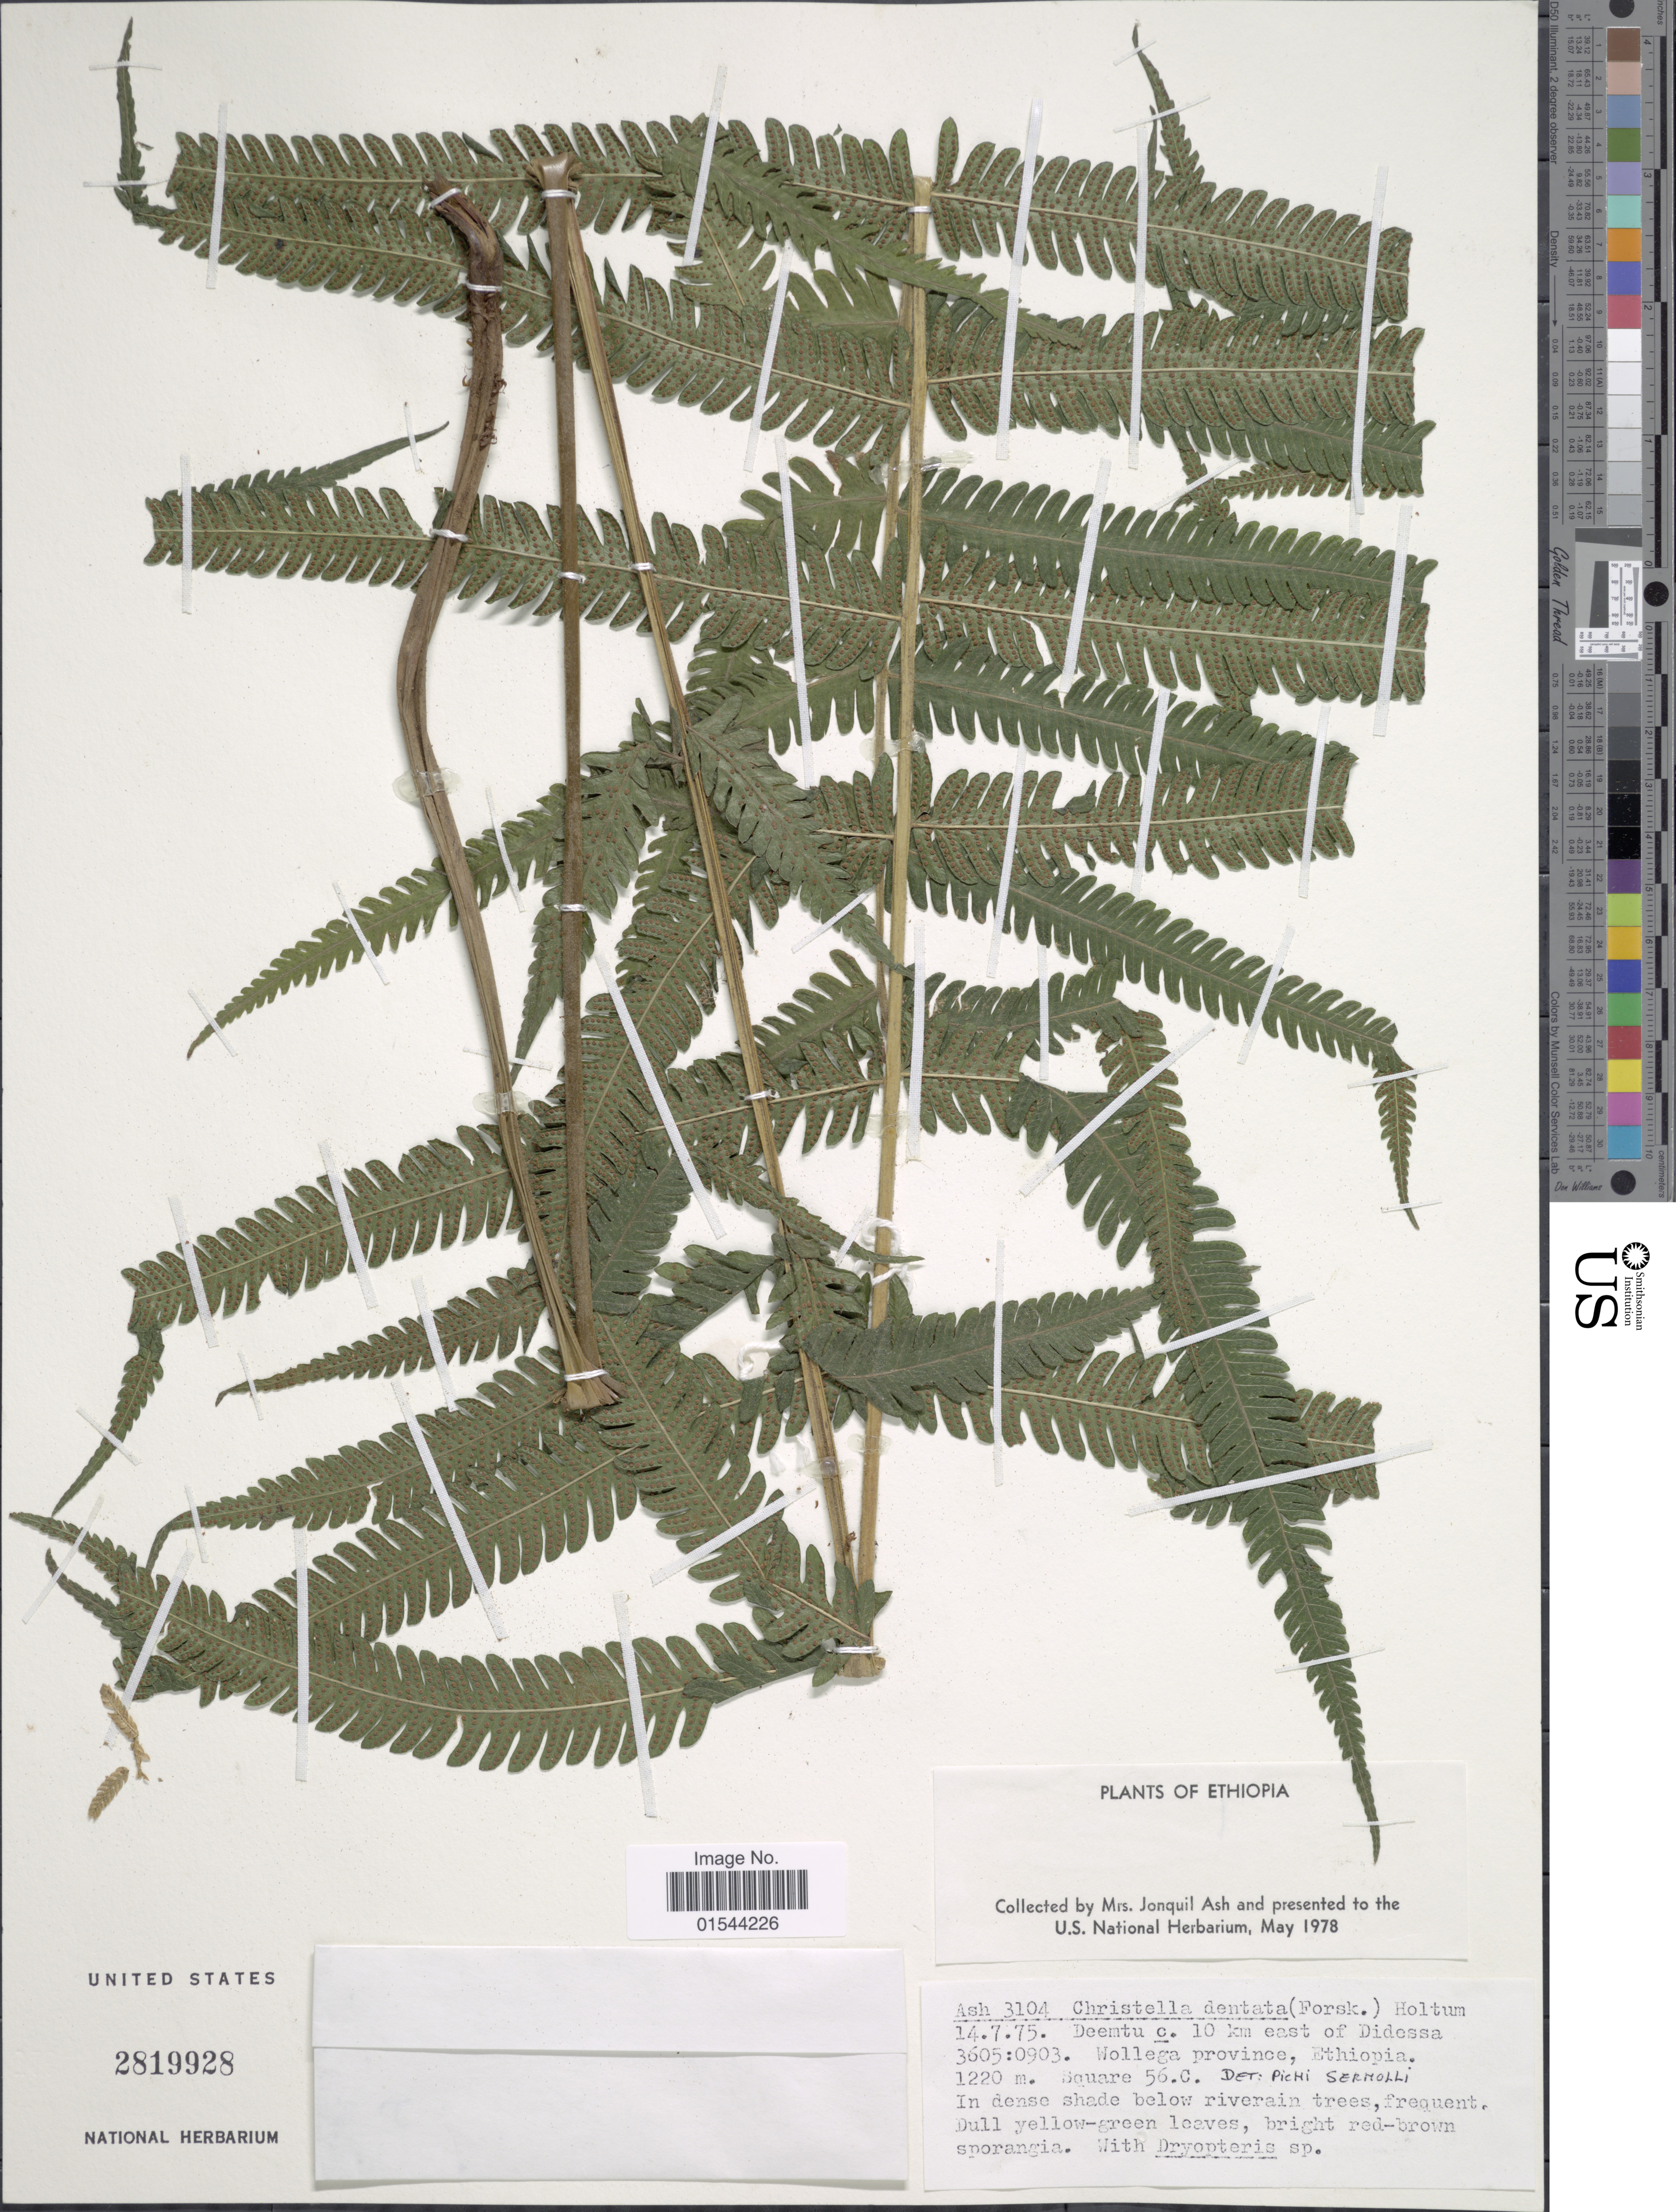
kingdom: Plantae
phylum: Tracheophyta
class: Polypodiopsida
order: Polypodiales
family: Thelypteridaceae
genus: Christella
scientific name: Christella dentata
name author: (Forssk.) Brownsey & Jermy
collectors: -. Ash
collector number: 3104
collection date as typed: Transcribed d/m/y: 14/7/75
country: Ethiopia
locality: Deemtu c. 10 km east of Didessa 3605:0903. Wollega province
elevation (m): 1220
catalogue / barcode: US 2819928